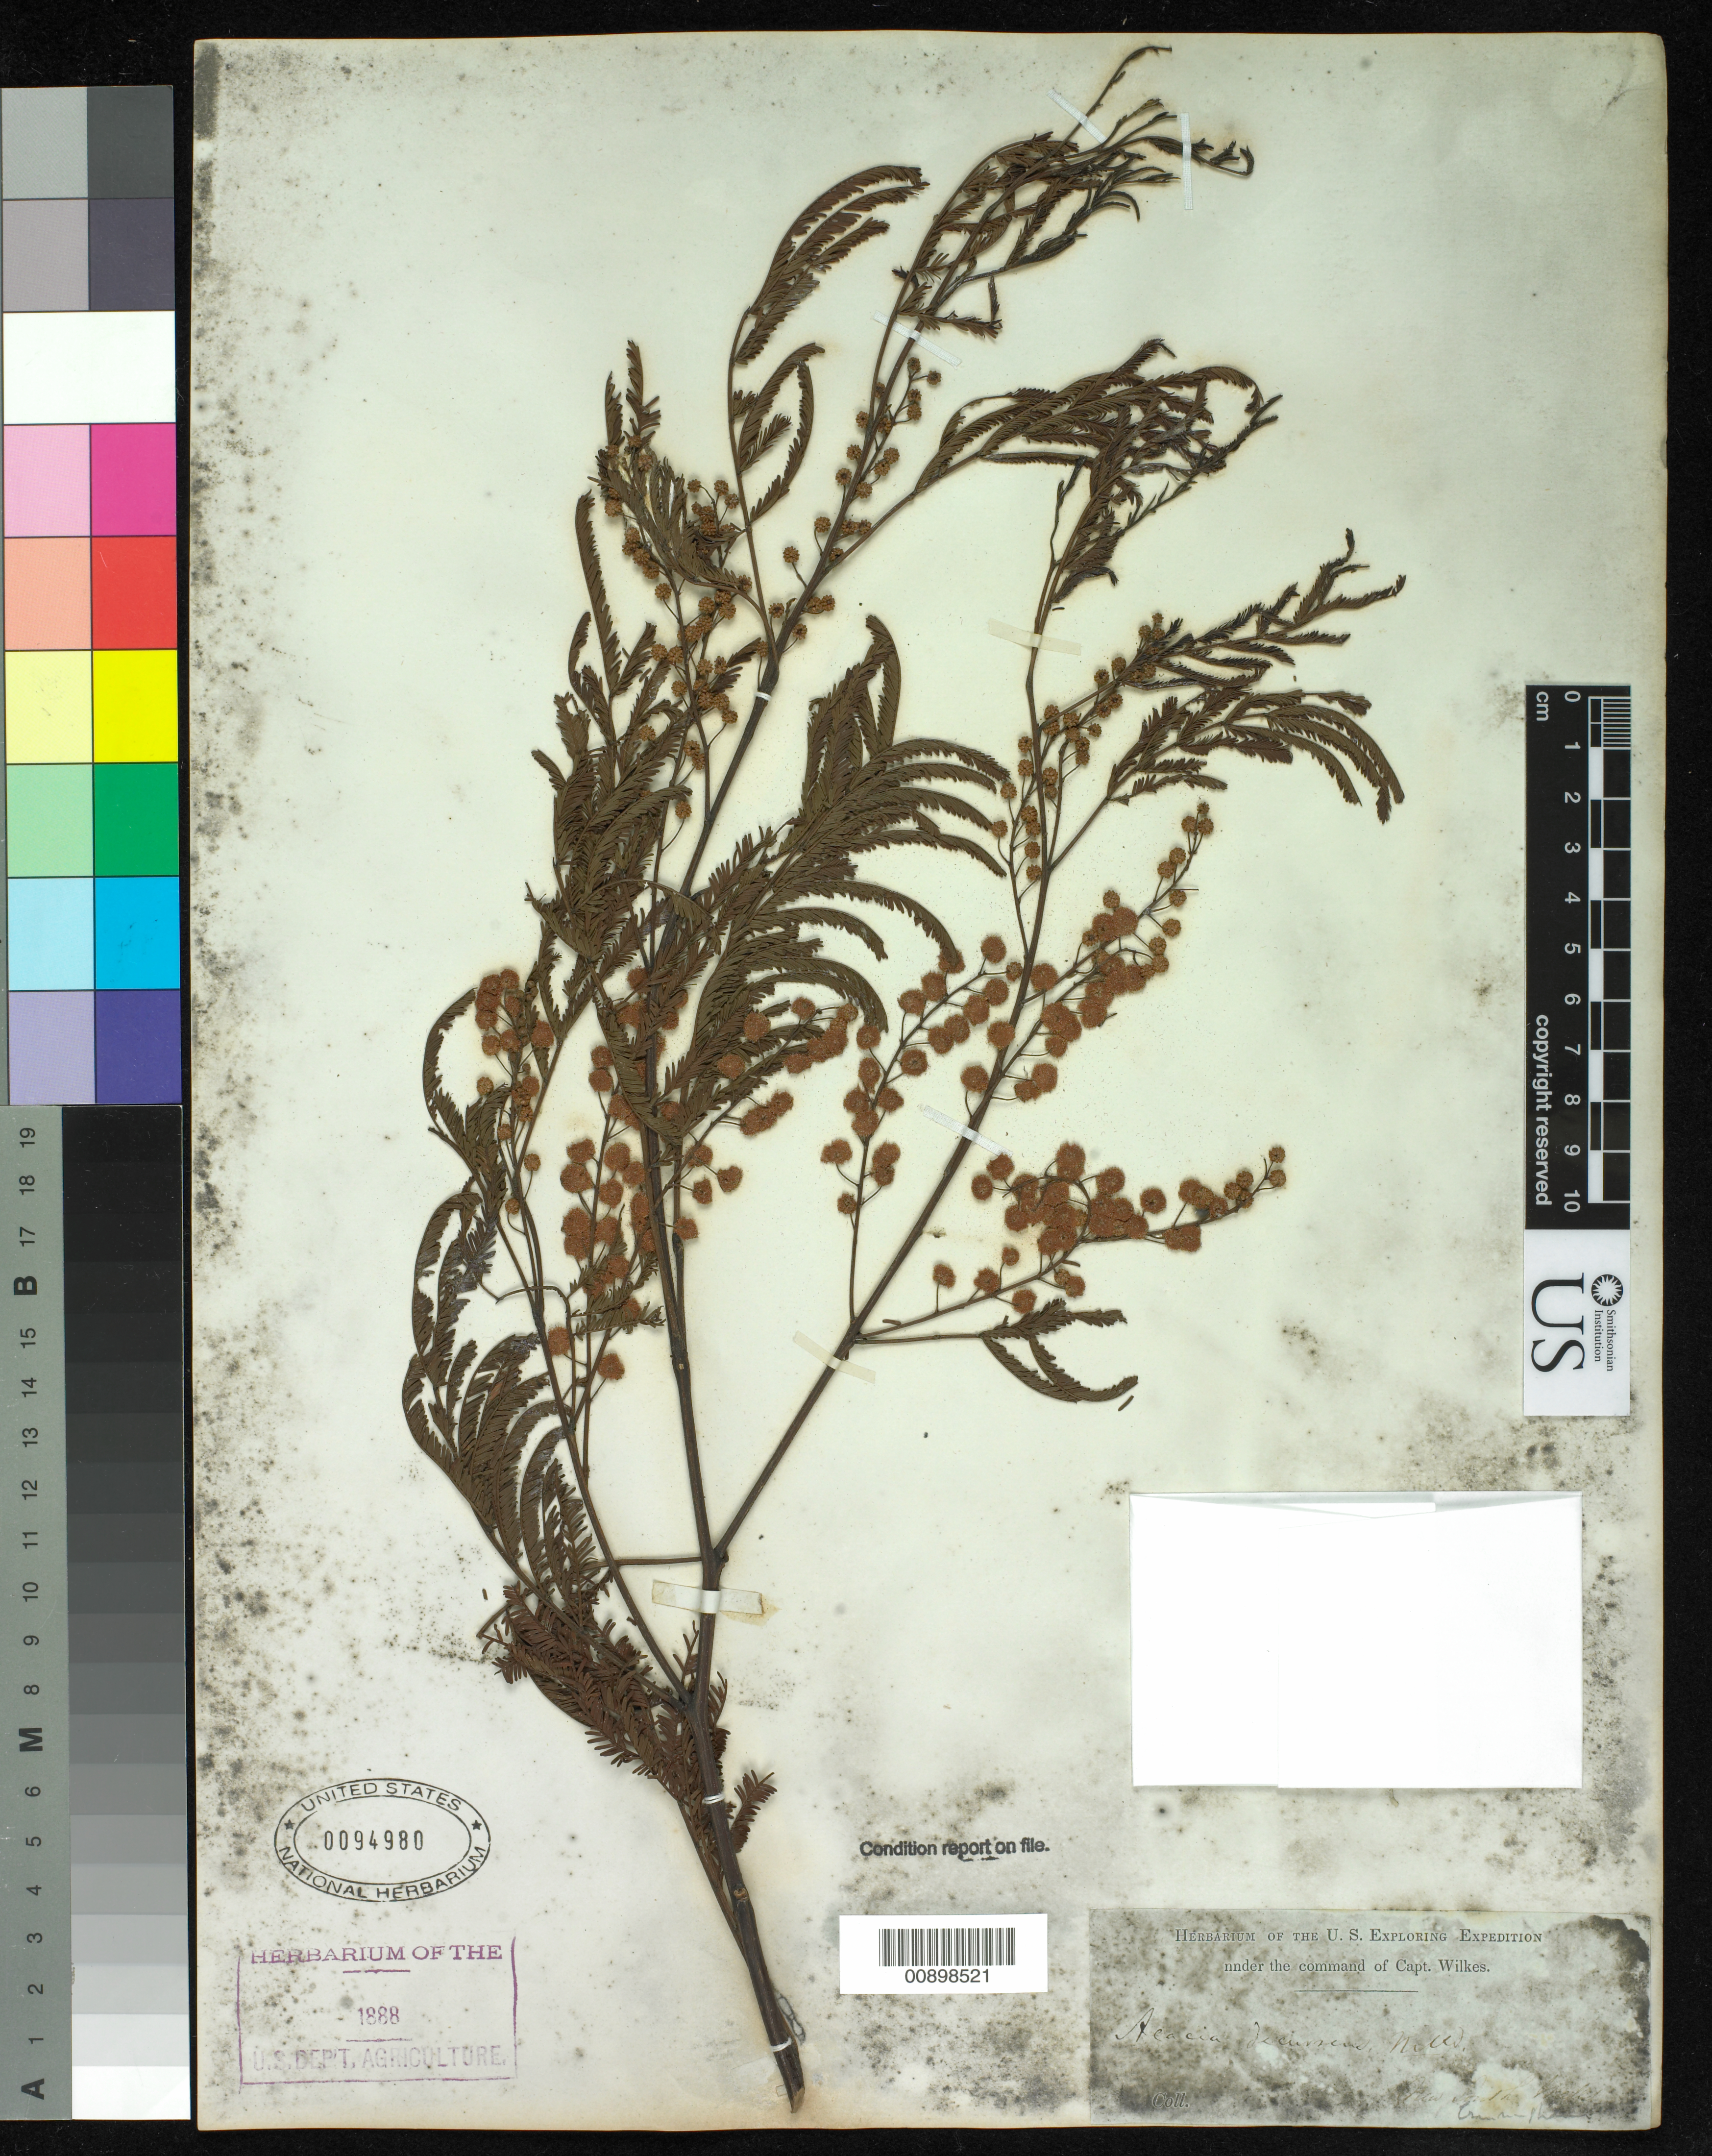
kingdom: Plantae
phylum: Tracheophyta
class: Magnoliopsida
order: Fabales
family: Fabaceae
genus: Acacia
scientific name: Acacia decurrens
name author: (J.C. Wendl.) Willd.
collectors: Wilkes Explor. Exped.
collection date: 1838/1842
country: Australia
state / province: New South Wales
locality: New S. Wales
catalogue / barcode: US 94980